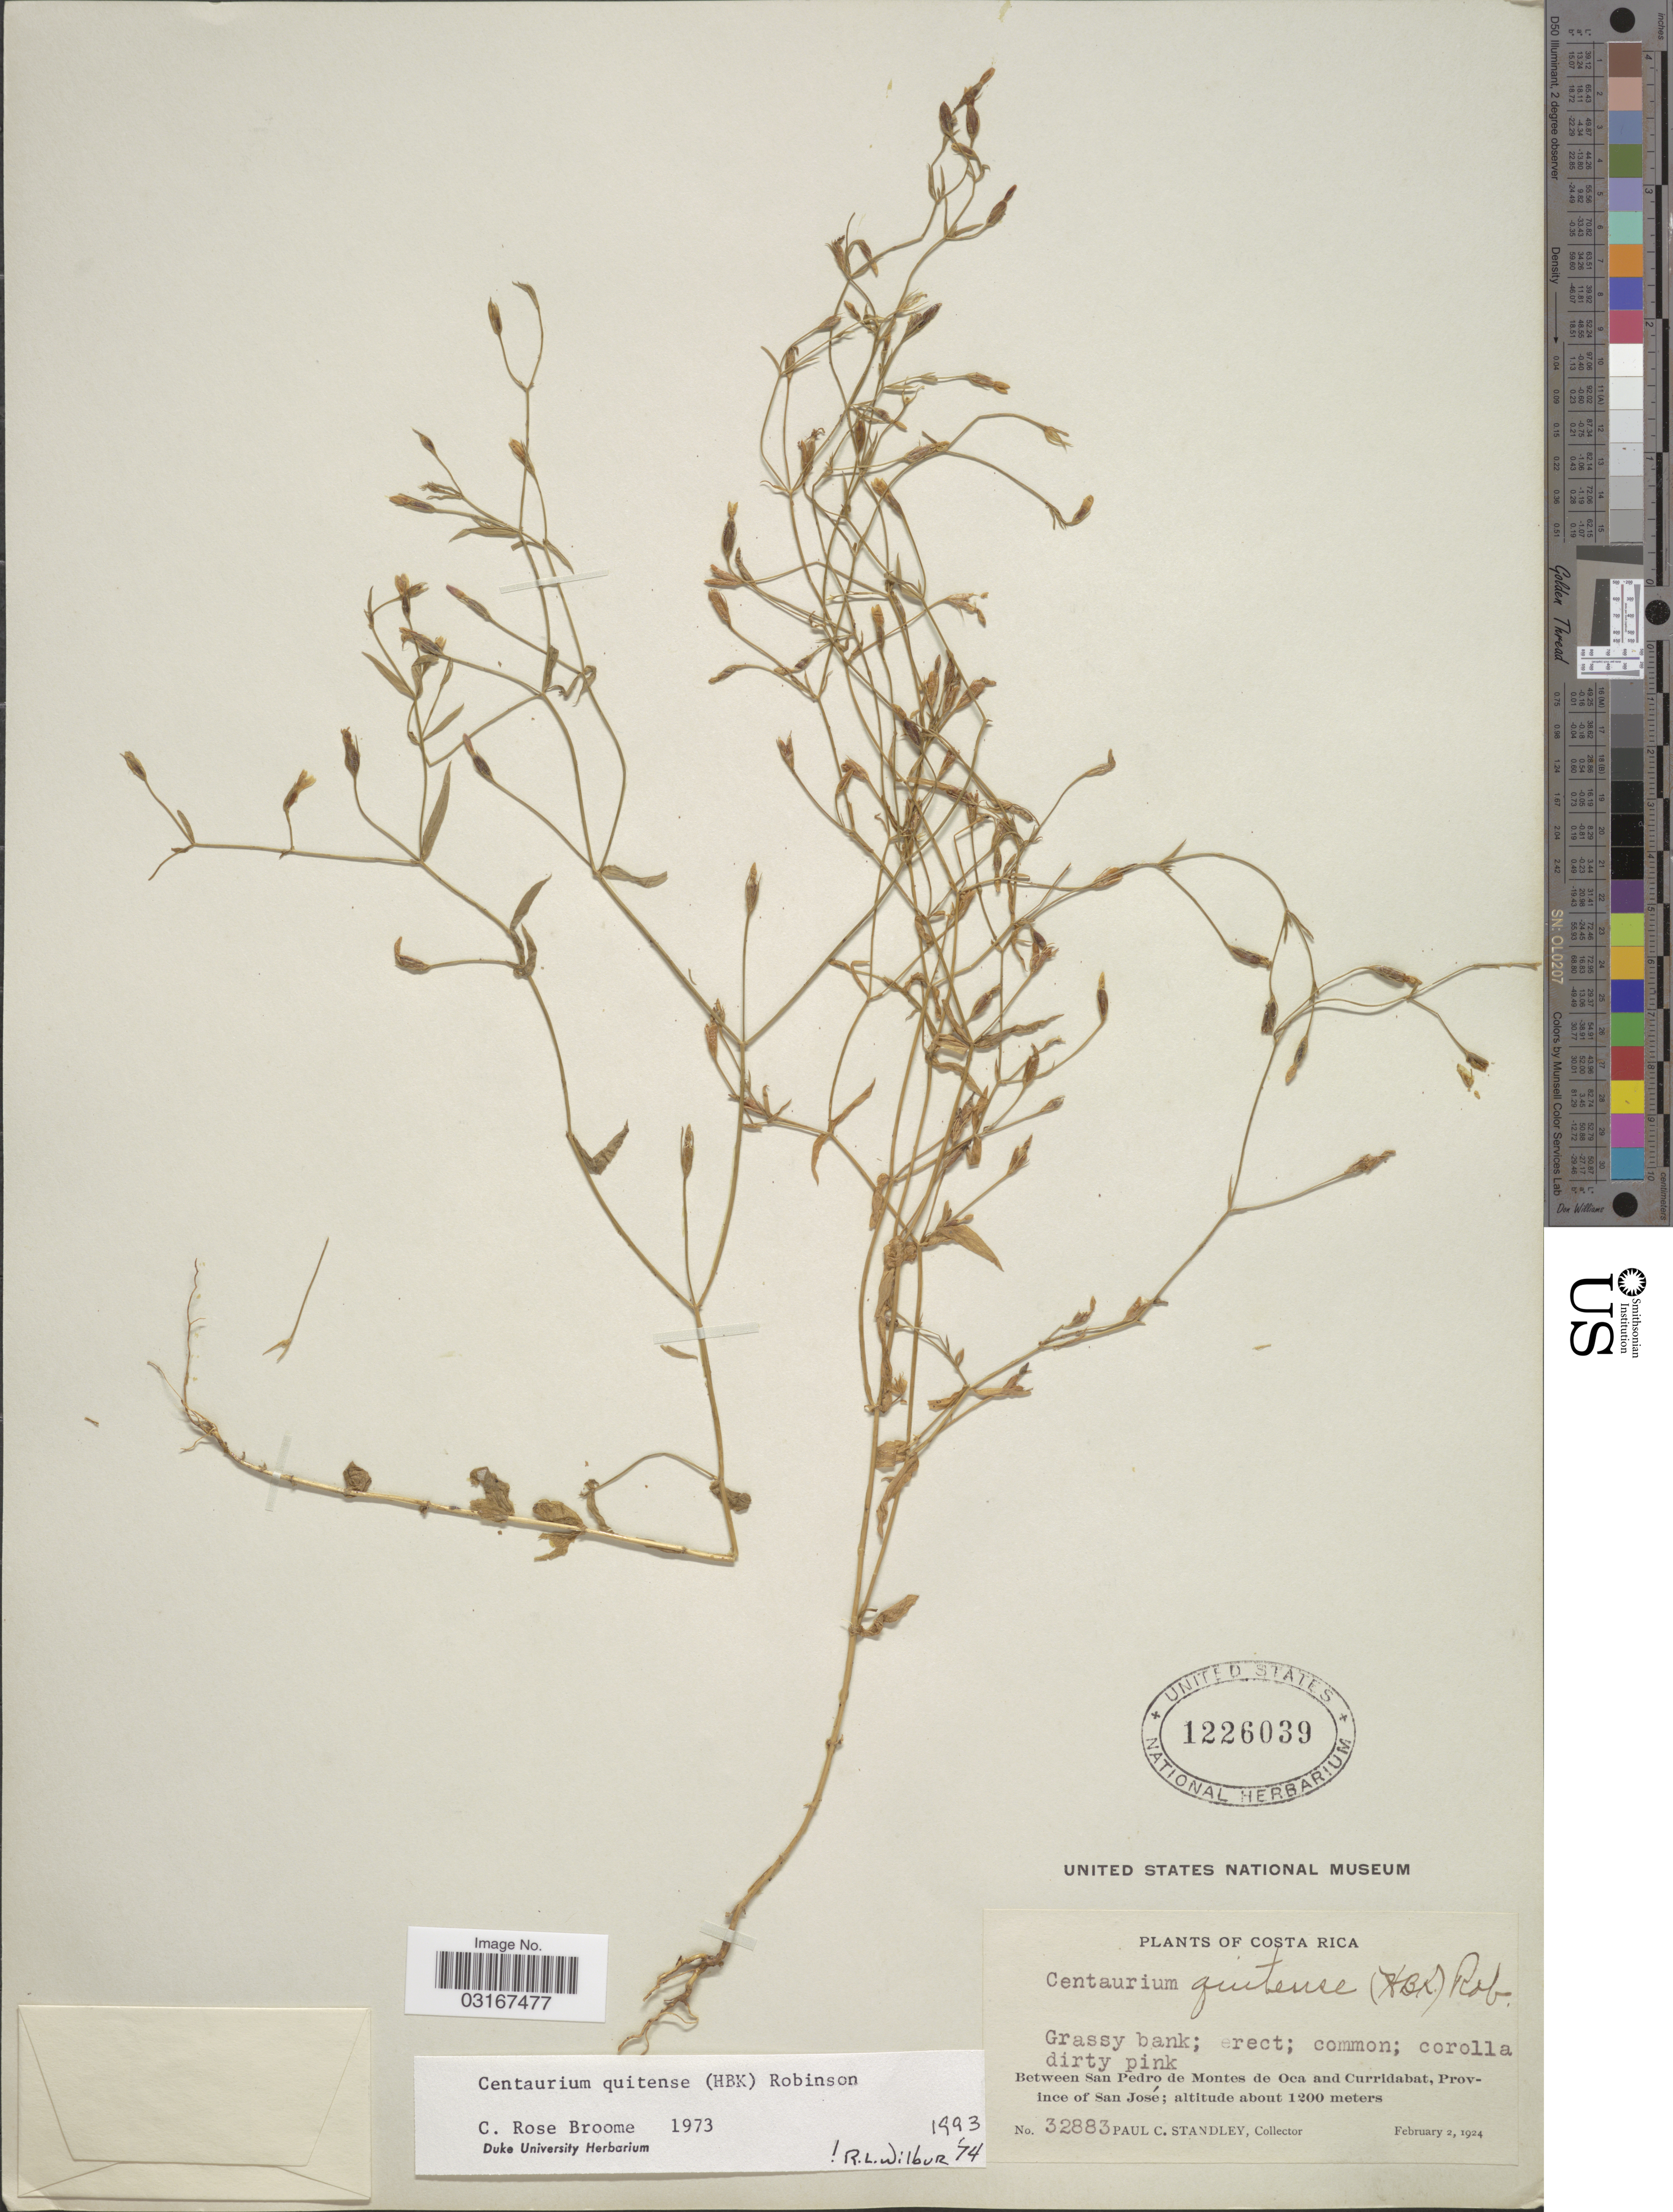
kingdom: Plantae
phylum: Tracheophyta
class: Magnoliopsida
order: Gentianales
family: Gentianaceae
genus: Centaurium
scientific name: Centaurium quitense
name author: (Kunth) B.L. Rob.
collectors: P. C. Standley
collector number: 32883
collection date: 1924-02-02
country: Costa Rica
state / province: San José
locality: Between San Pedro de Montes de Oca and Curridabat.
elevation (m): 1200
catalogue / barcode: US 1226039